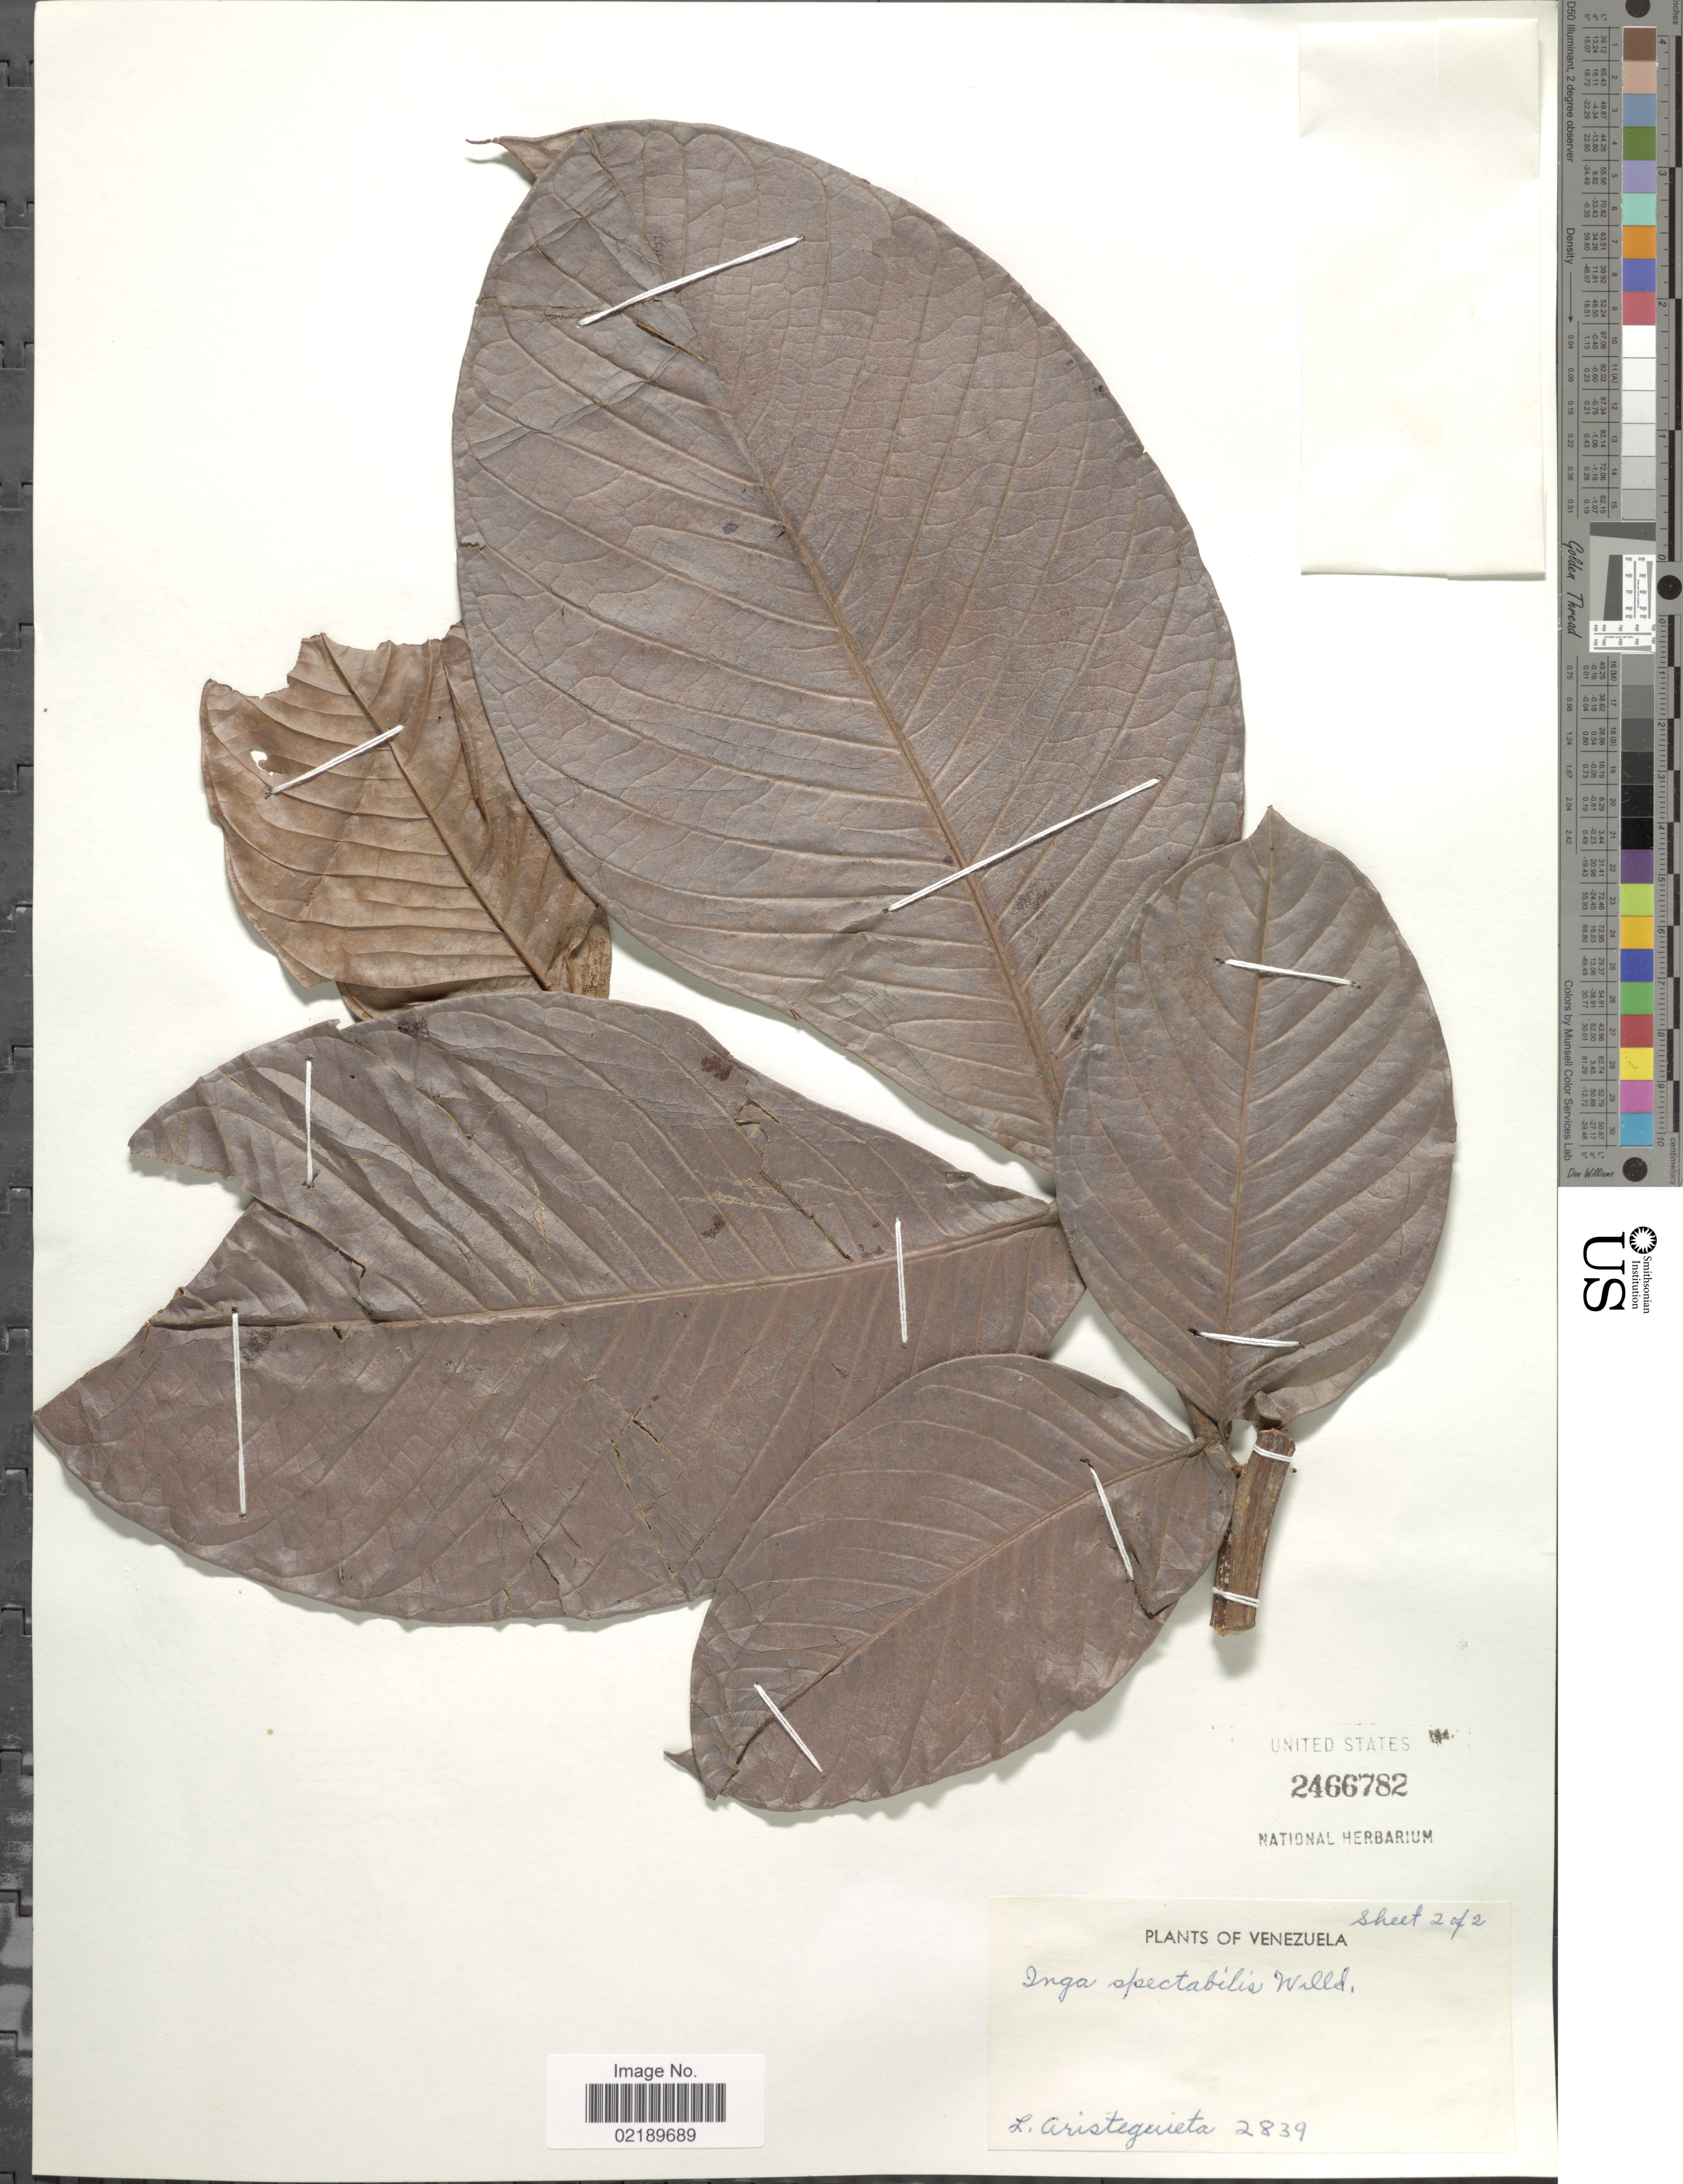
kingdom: Plantae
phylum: Tracheophyta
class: Magnoliopsida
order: Fabales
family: Fabaceae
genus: Inga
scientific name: Inga spectabilis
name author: (Vahl) Willd.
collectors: L. Aristeguieta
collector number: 2839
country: Venezuela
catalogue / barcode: US 2466782